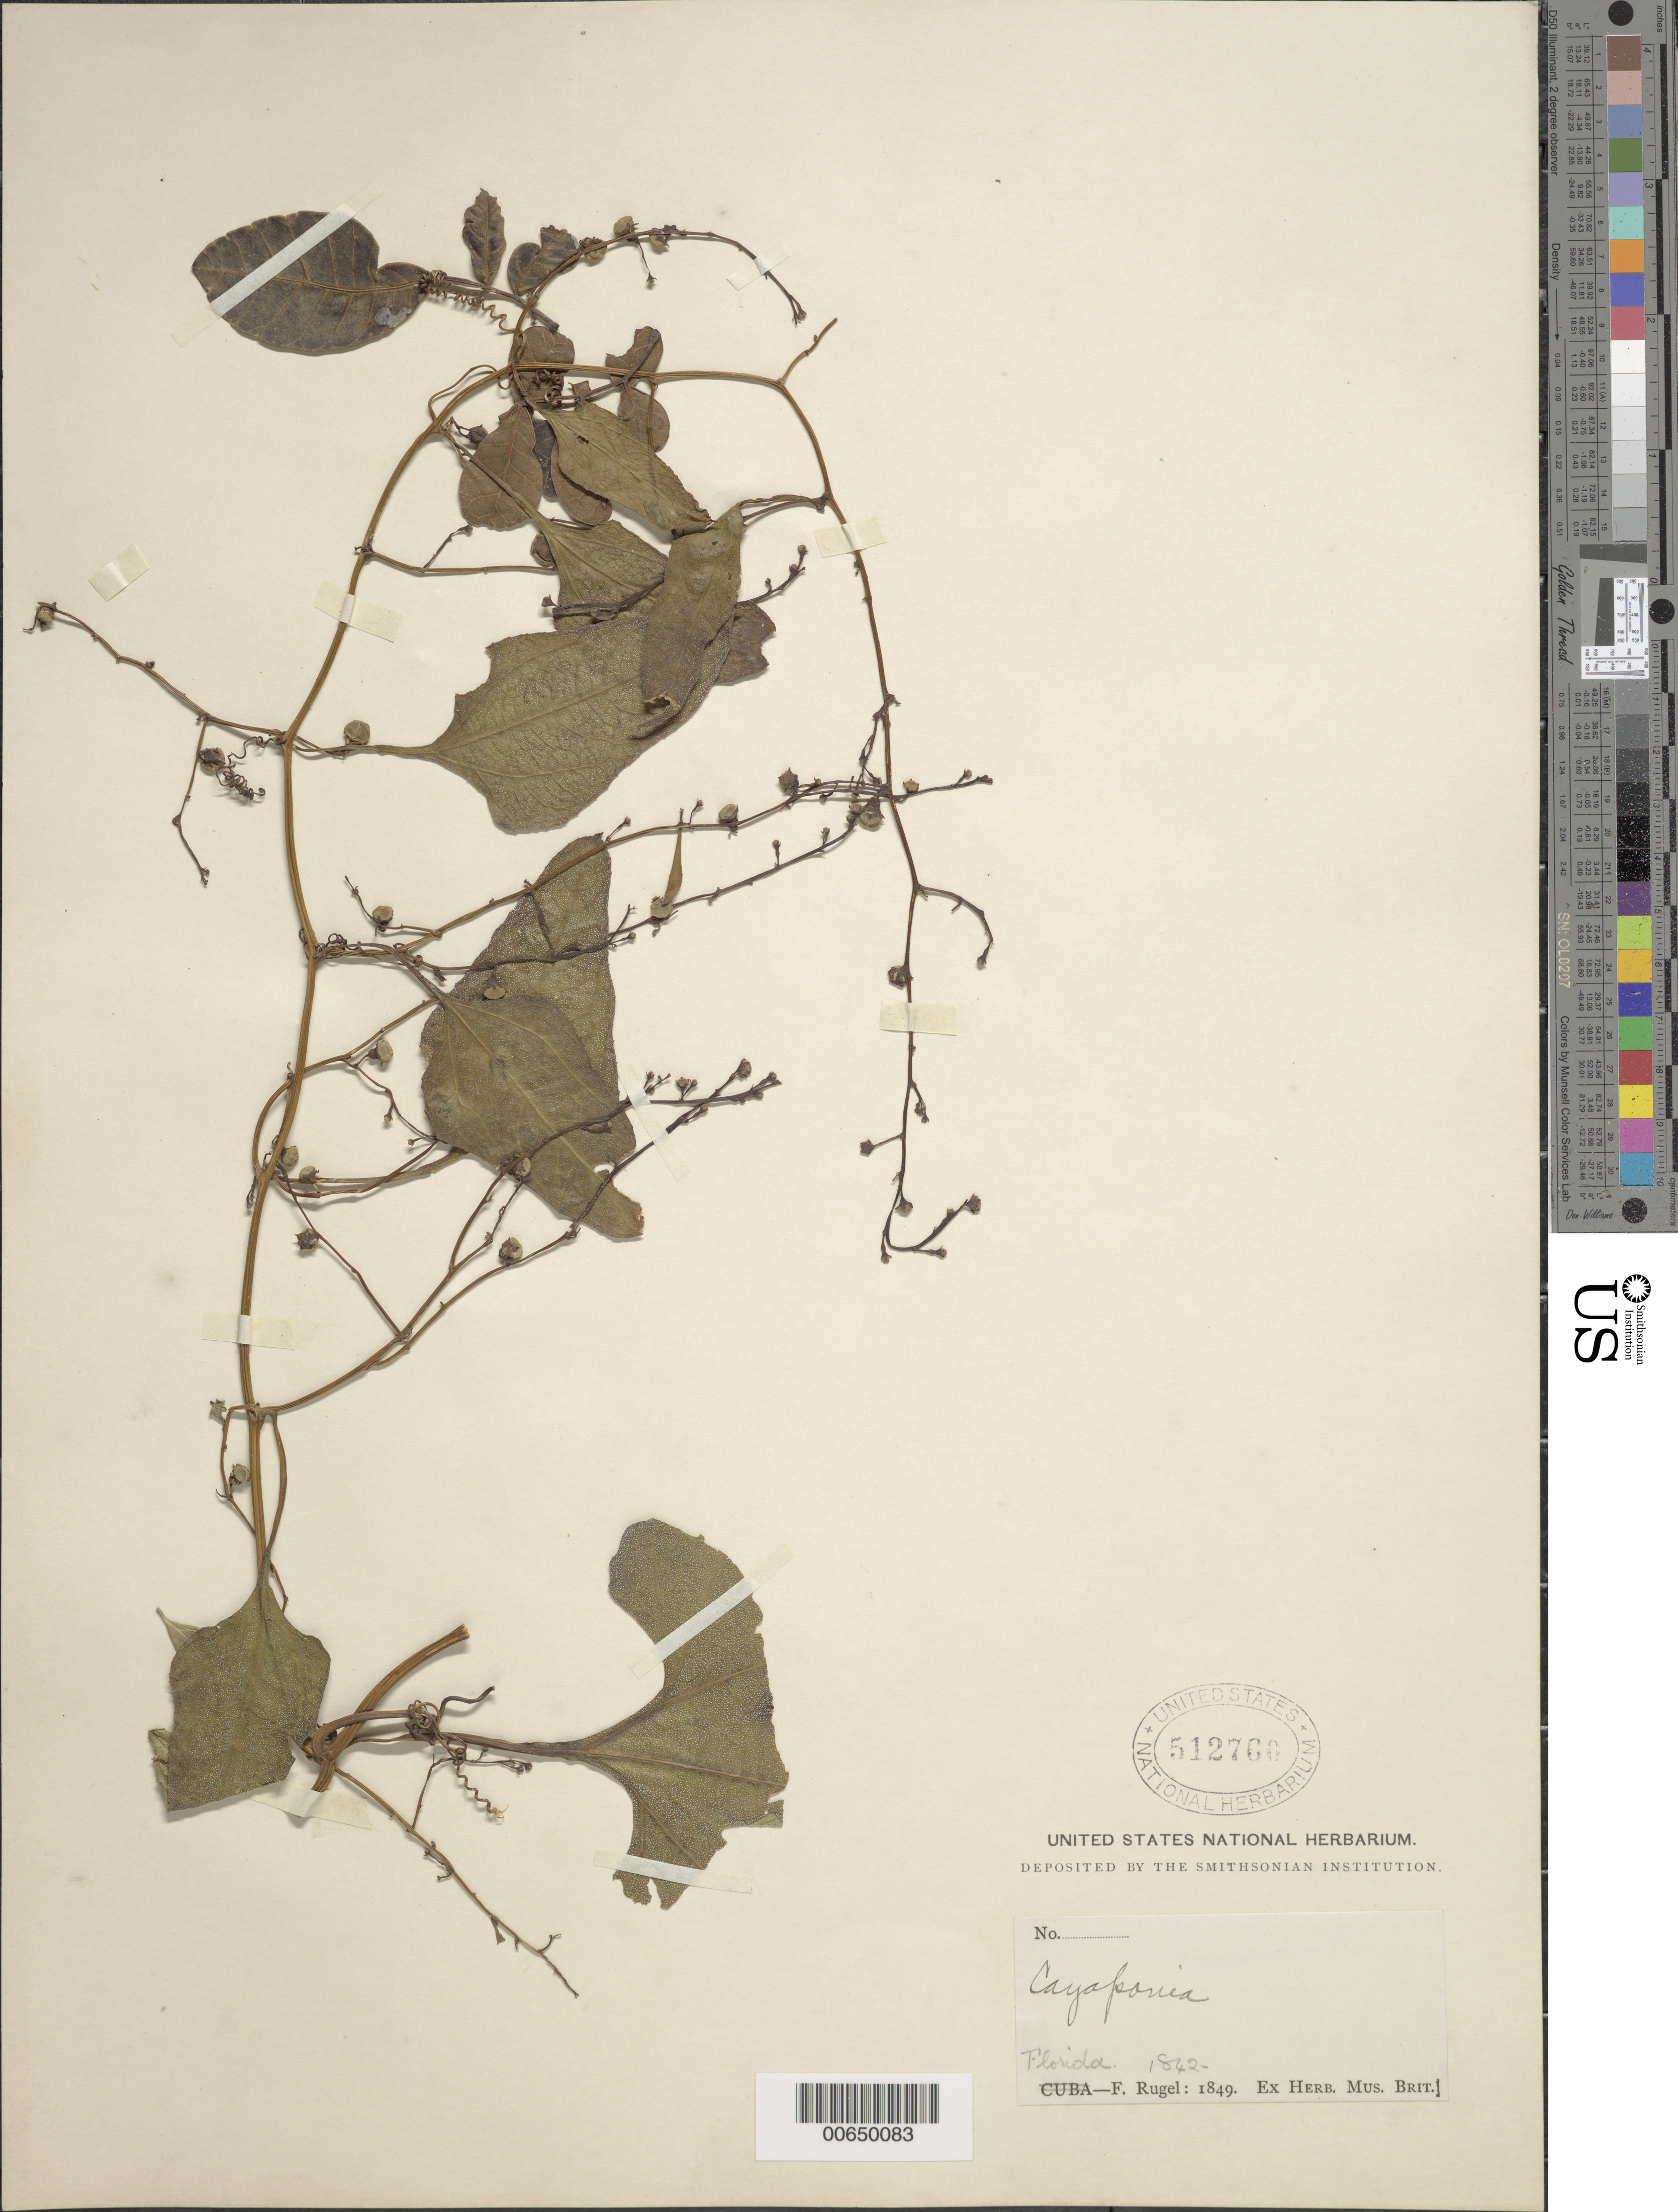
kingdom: Plantae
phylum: Tracheophyta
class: Magnoliopsida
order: Cucurbitales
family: Cucurbitaceae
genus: Cayaponia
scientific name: Cayaponia racemosa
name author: (Mill.) Cogn.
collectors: F. Rugel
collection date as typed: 1842 to -- --- 1849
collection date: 1842/1849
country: United States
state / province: Florida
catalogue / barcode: US 512760